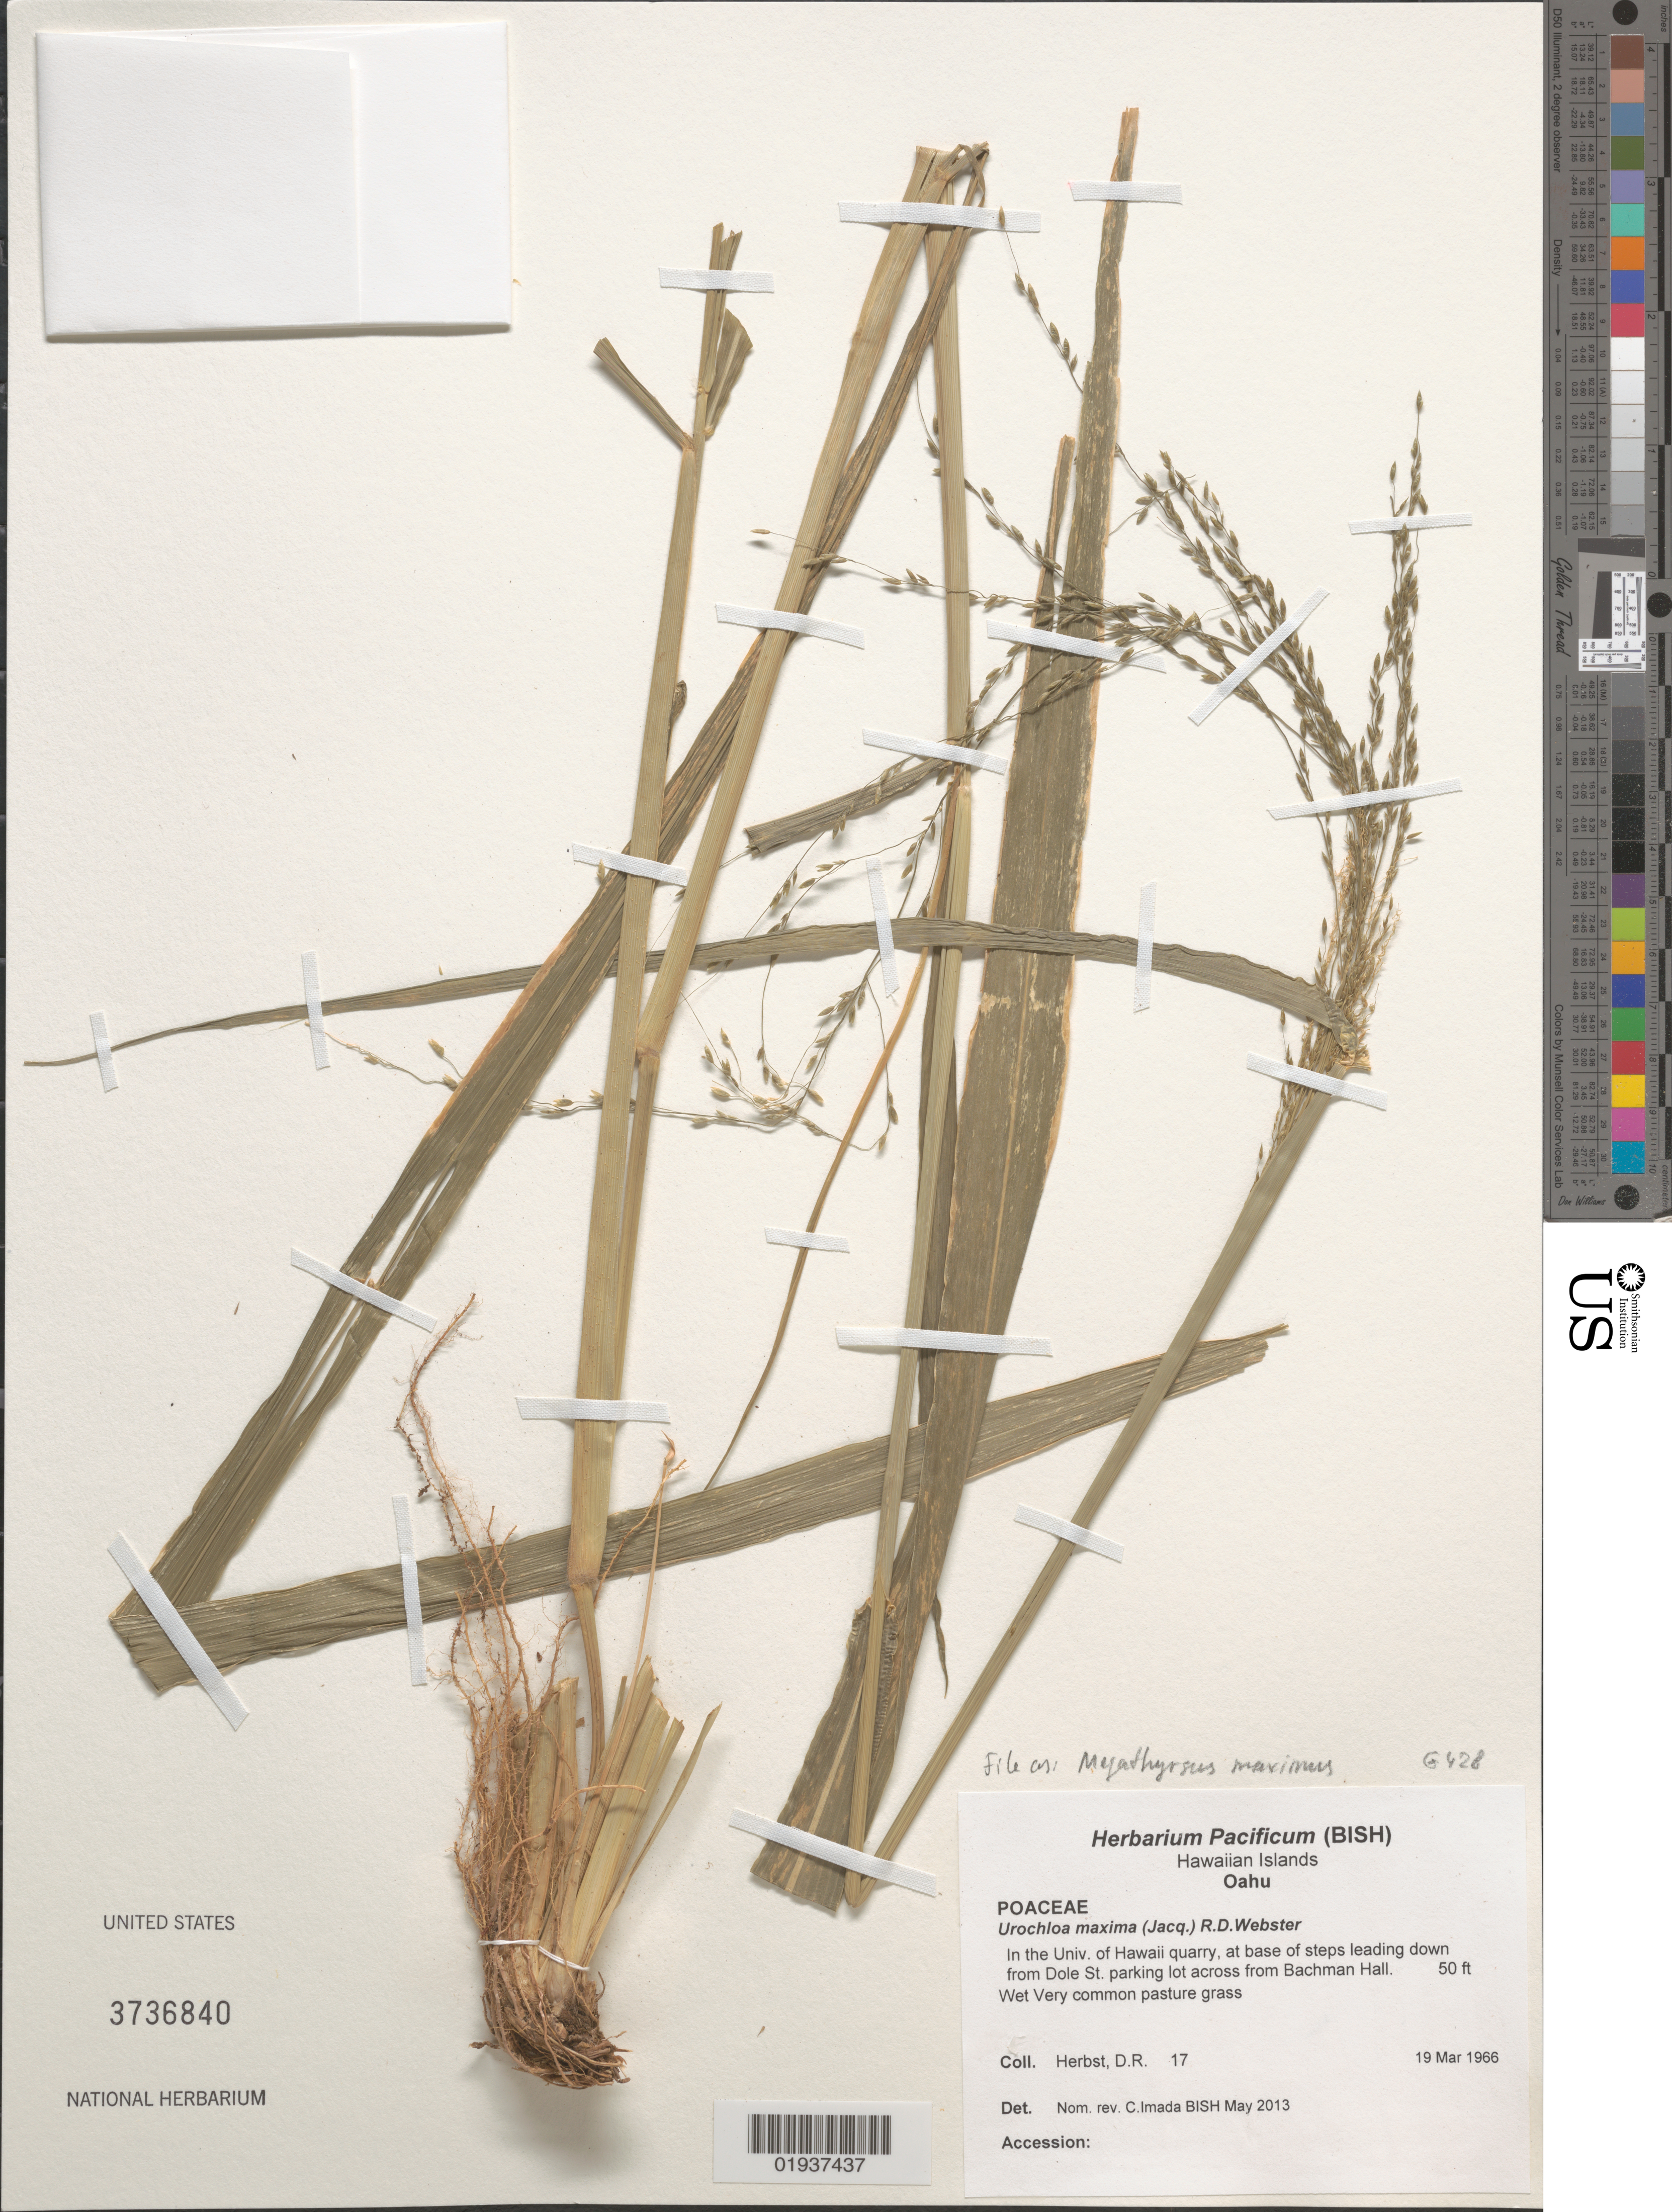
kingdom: Plantae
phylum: Tracheophyta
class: Liliopsida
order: Poales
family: Poaceae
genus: Megathyrsus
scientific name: Megathyrsus maximus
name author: (Jacq.) B.K. Simon & S.W.L. Jacobs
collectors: D. R. Herbst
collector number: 17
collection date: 1966-03-19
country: United States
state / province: Hawaii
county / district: Honolulu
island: Oahu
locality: University of Hawaii campus, quarry, base of steps leading down from Dole St. parking lot across from Bachman Hall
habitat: Wet pasture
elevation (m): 15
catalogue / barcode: US 3736840